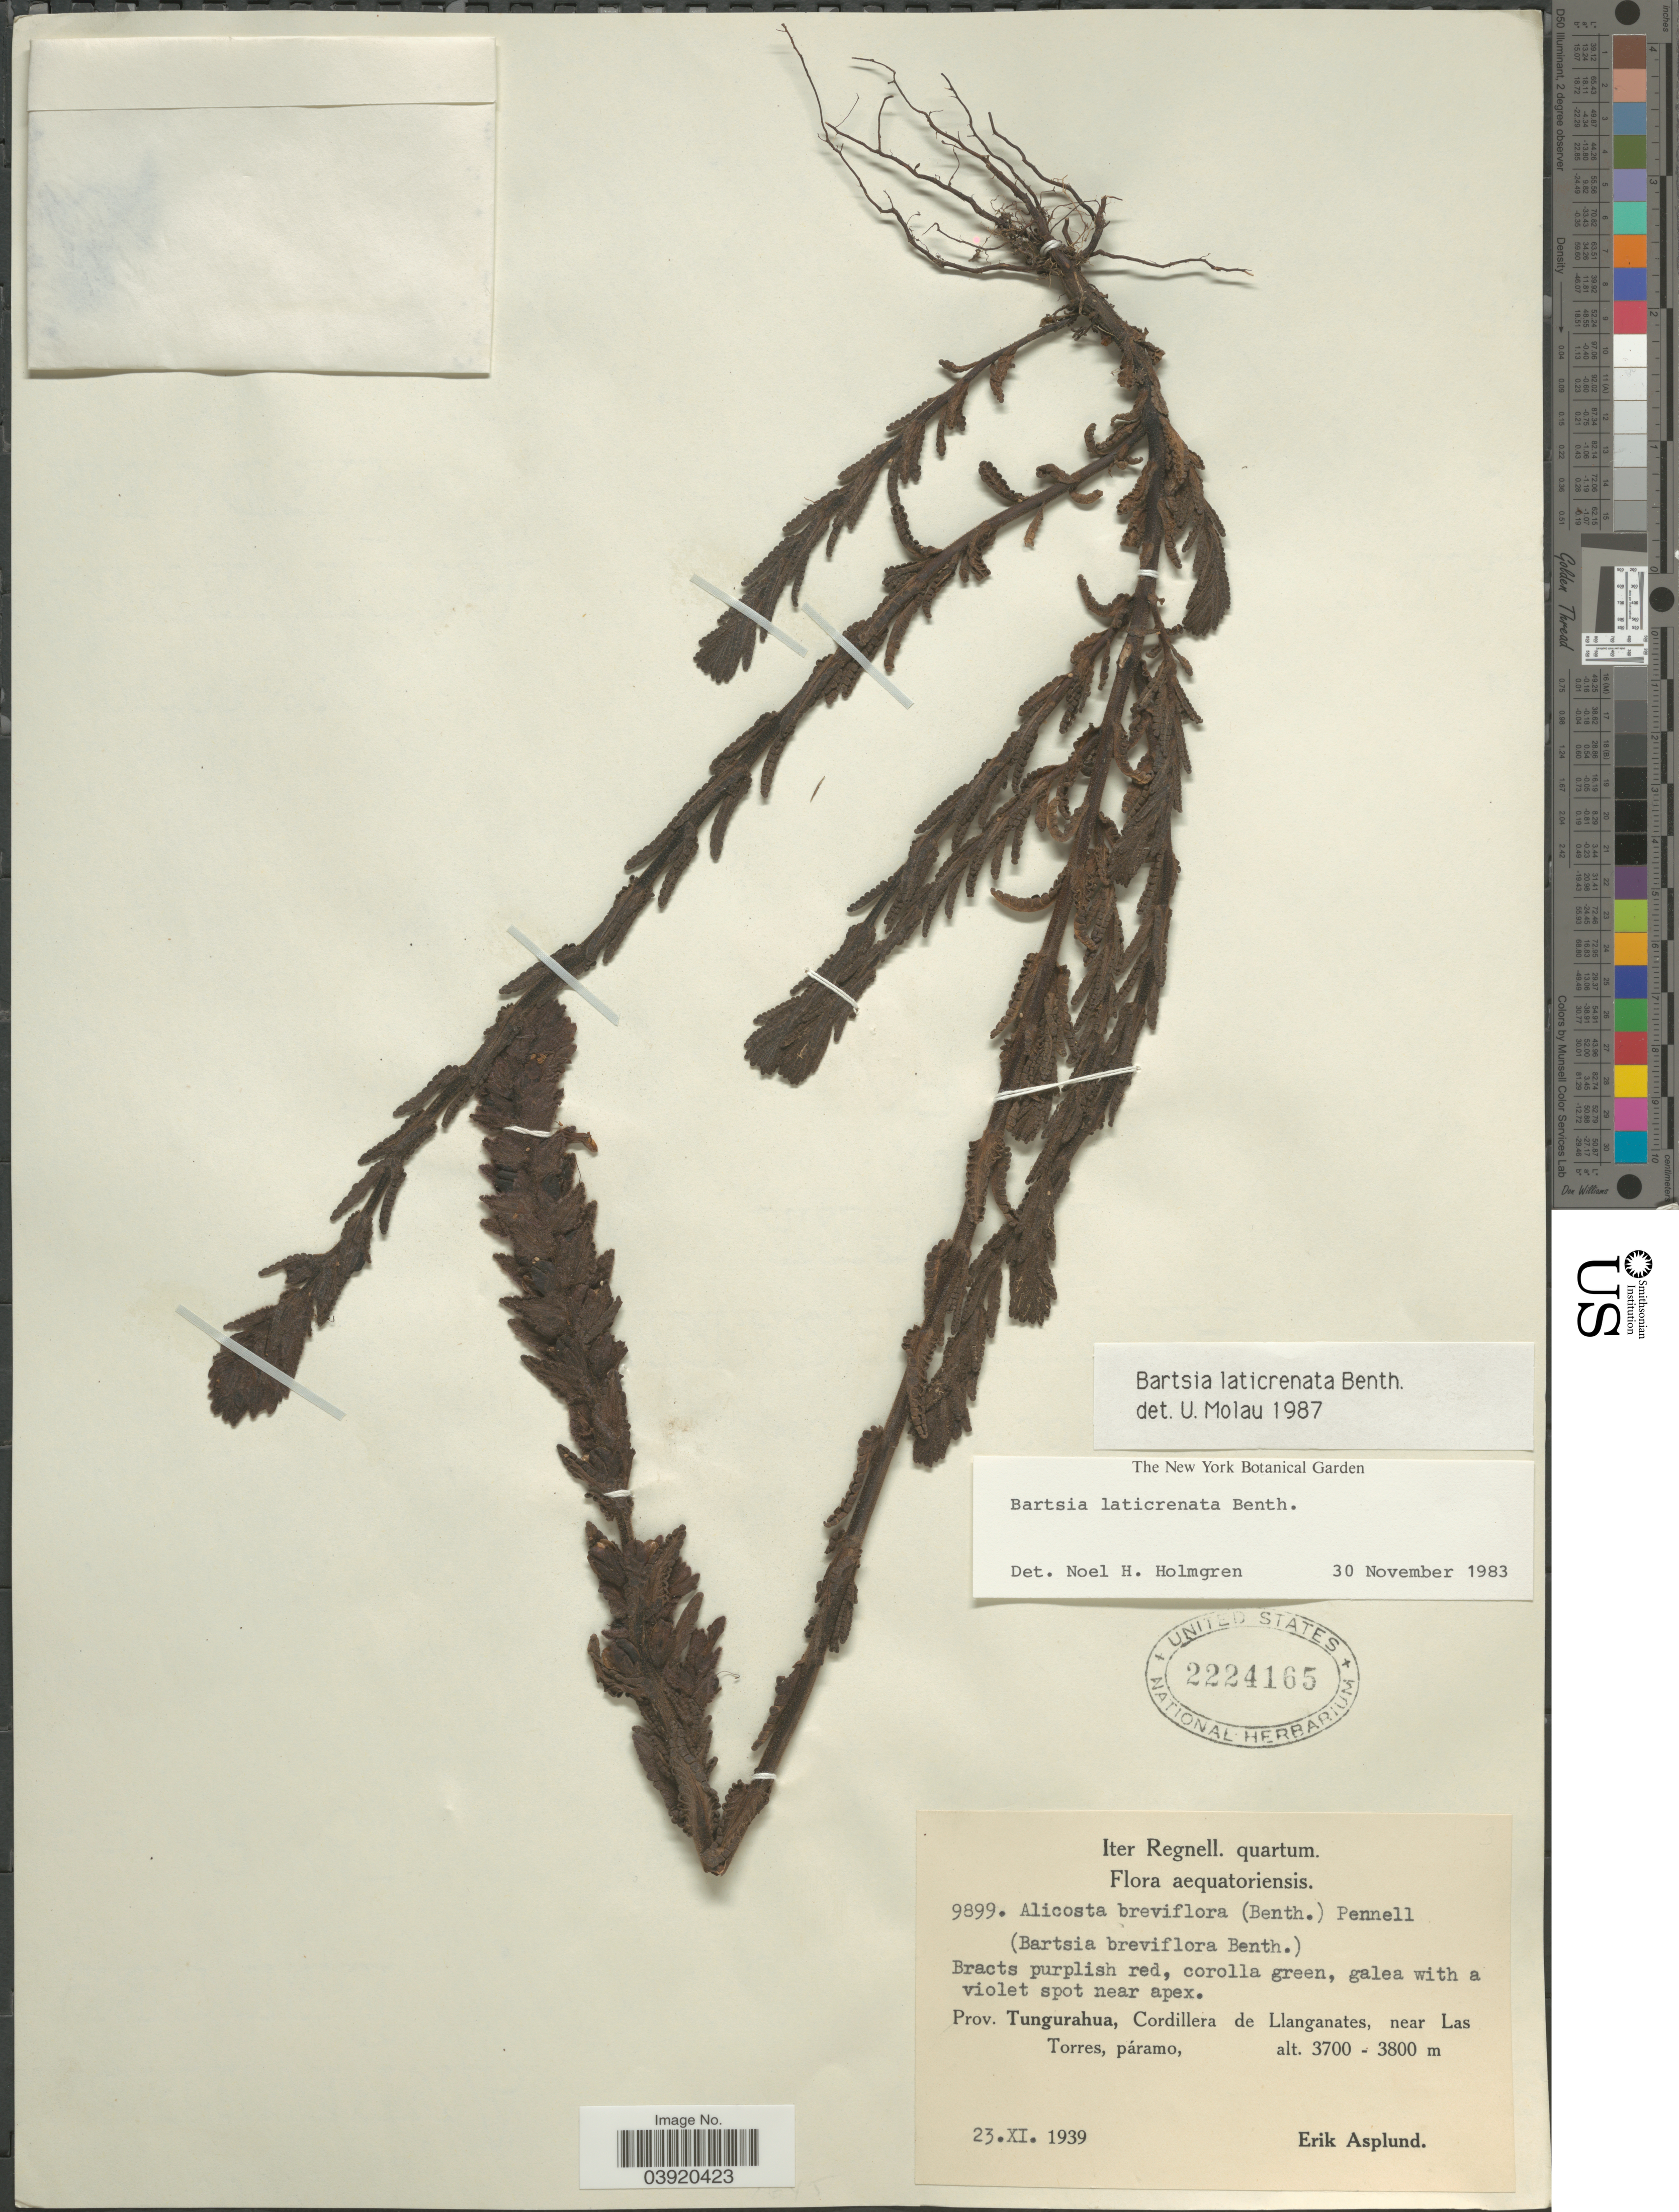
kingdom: Plantae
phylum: Tracheophyta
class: Magnoliopsida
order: Lamiales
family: Orobanchaceae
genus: Bartsia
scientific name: Bartsia laticrenata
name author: Benth.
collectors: E. Asplund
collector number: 9899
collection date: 1939-11-23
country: Ecuador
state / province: Tungurahua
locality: Cordillera de Llanganates, near Las Torres.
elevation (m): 3700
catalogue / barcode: US 2224165